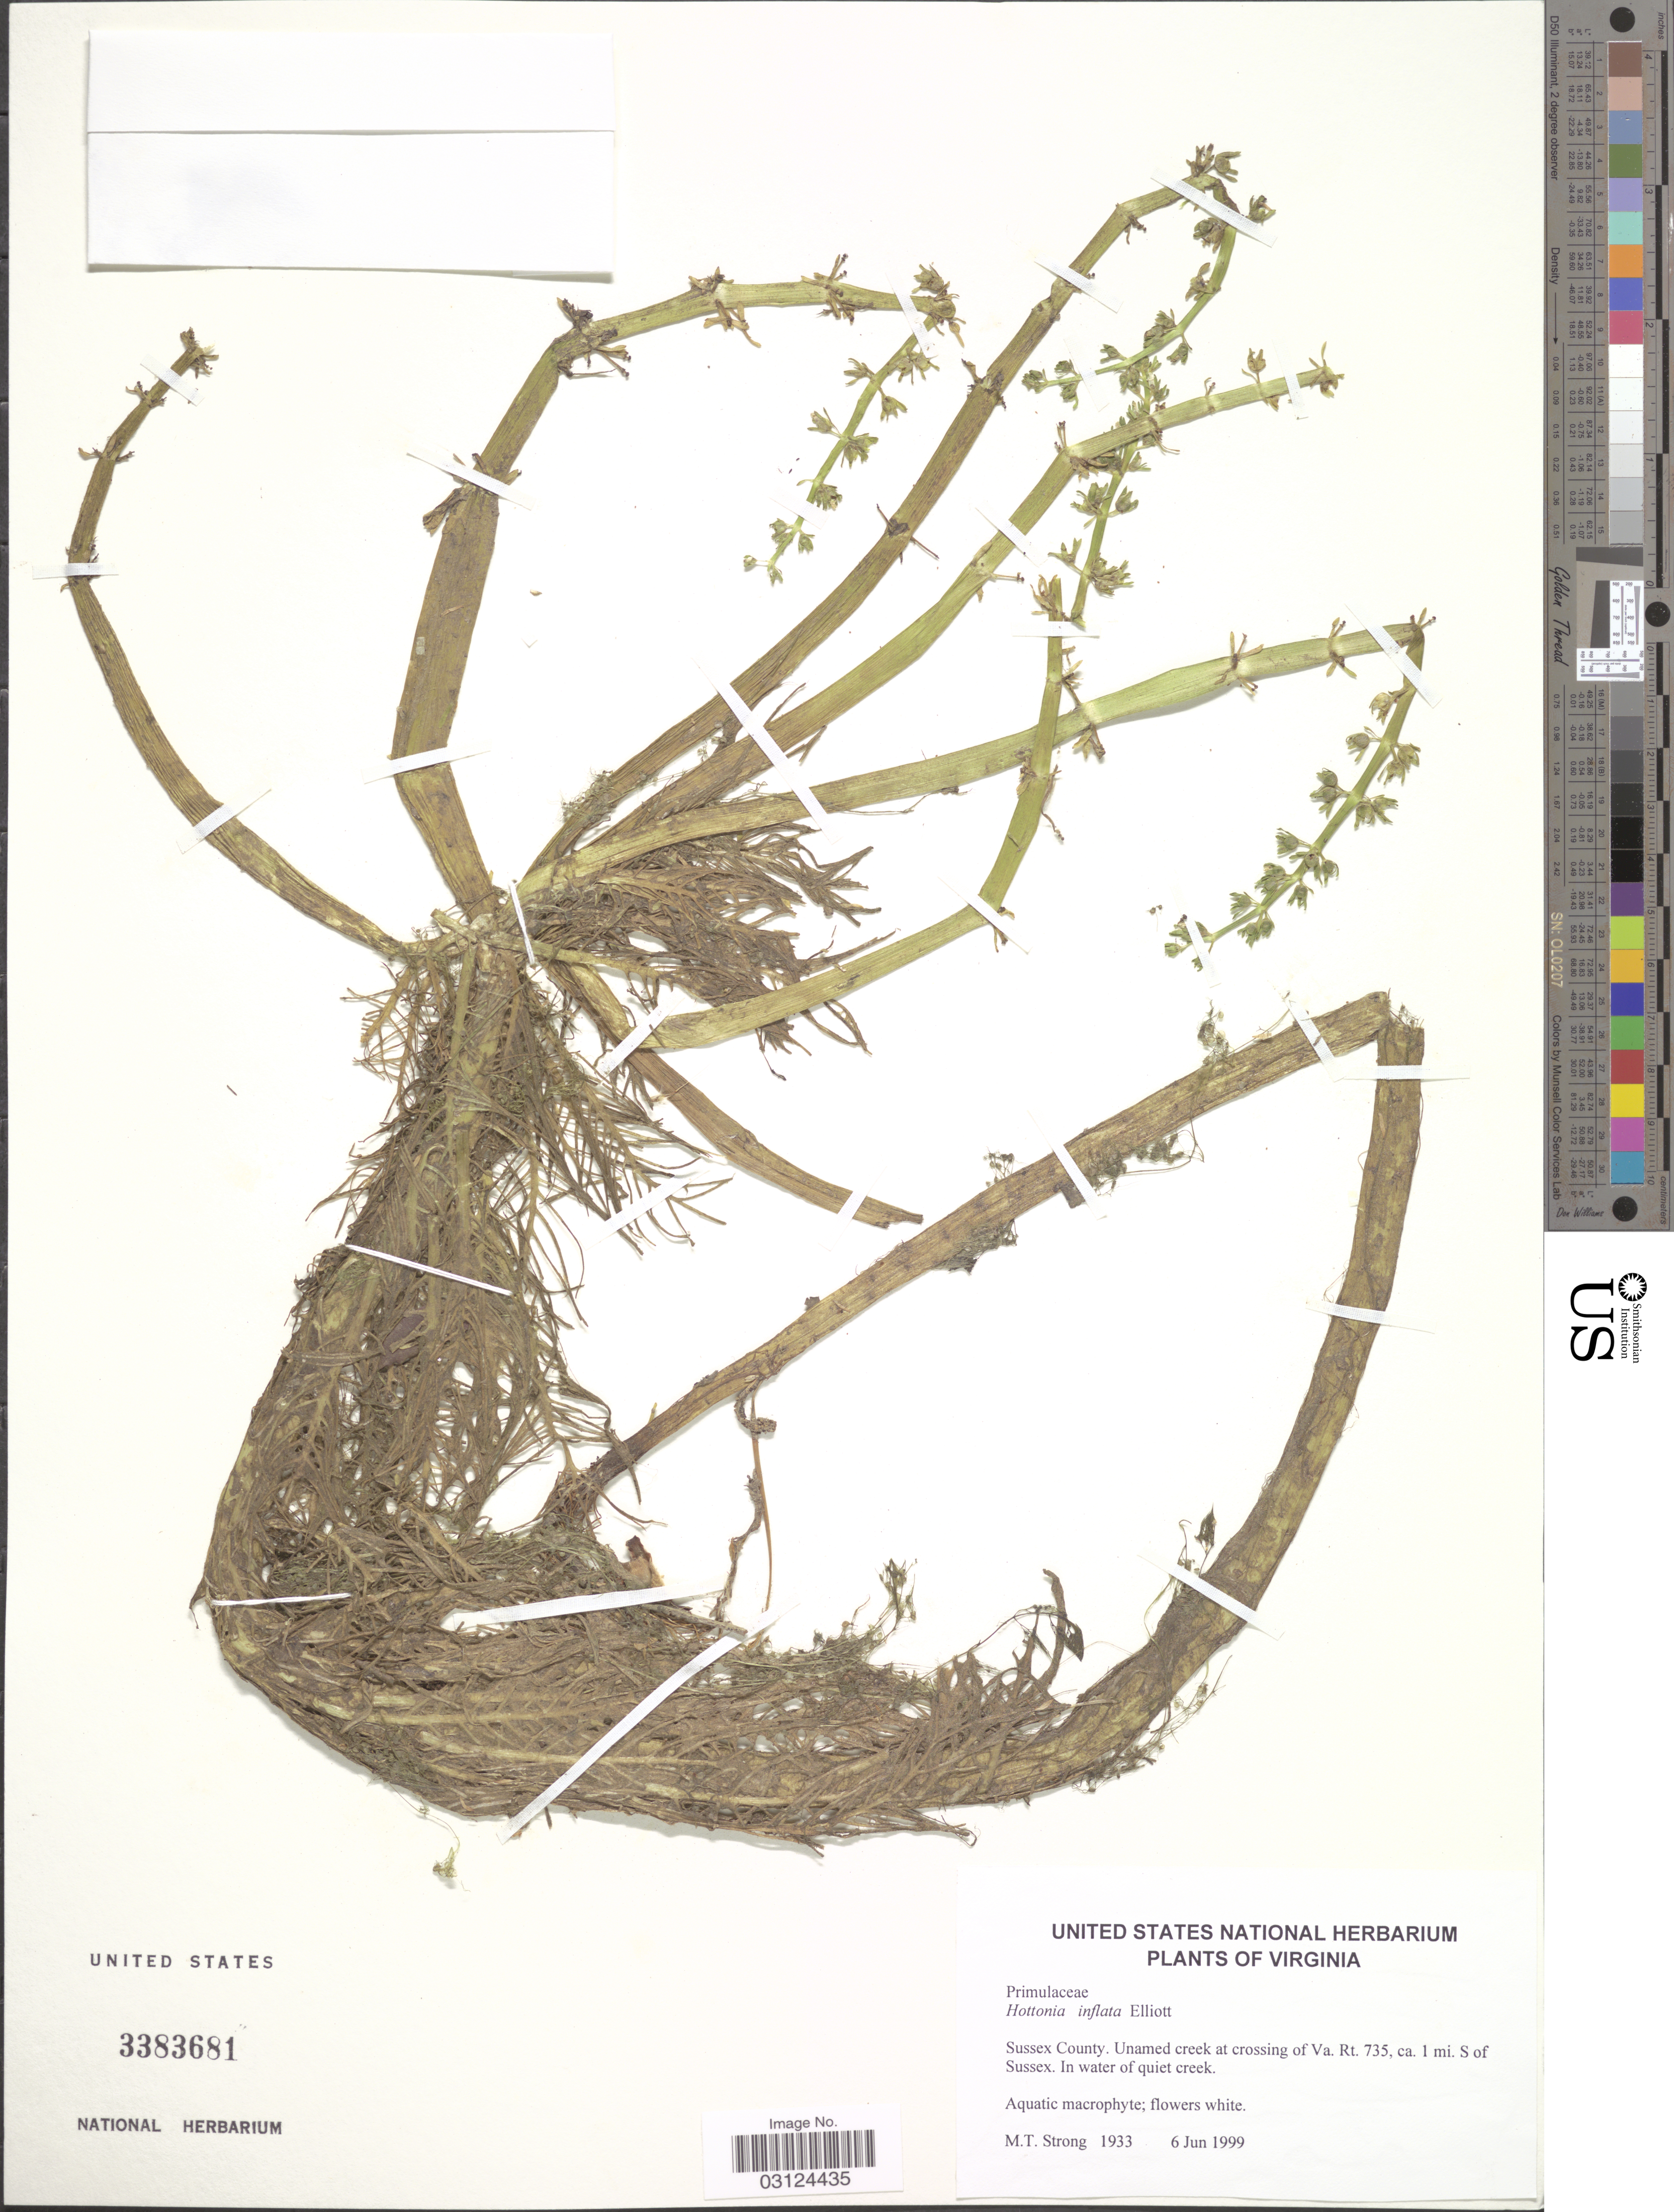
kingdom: Plantae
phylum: Tracheophyta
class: Magnoliopsida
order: Ericales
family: Primulaceae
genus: Hottonia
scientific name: Hottonia inflata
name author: Elliott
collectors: M. T. Strong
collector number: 1933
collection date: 1999-06-06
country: United States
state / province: Virginia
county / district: Sussex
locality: Sussex County, Unamed creek at crossing of Va. Rt. 735, ca. 1 mi. S of Sussex.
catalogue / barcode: US 3383681